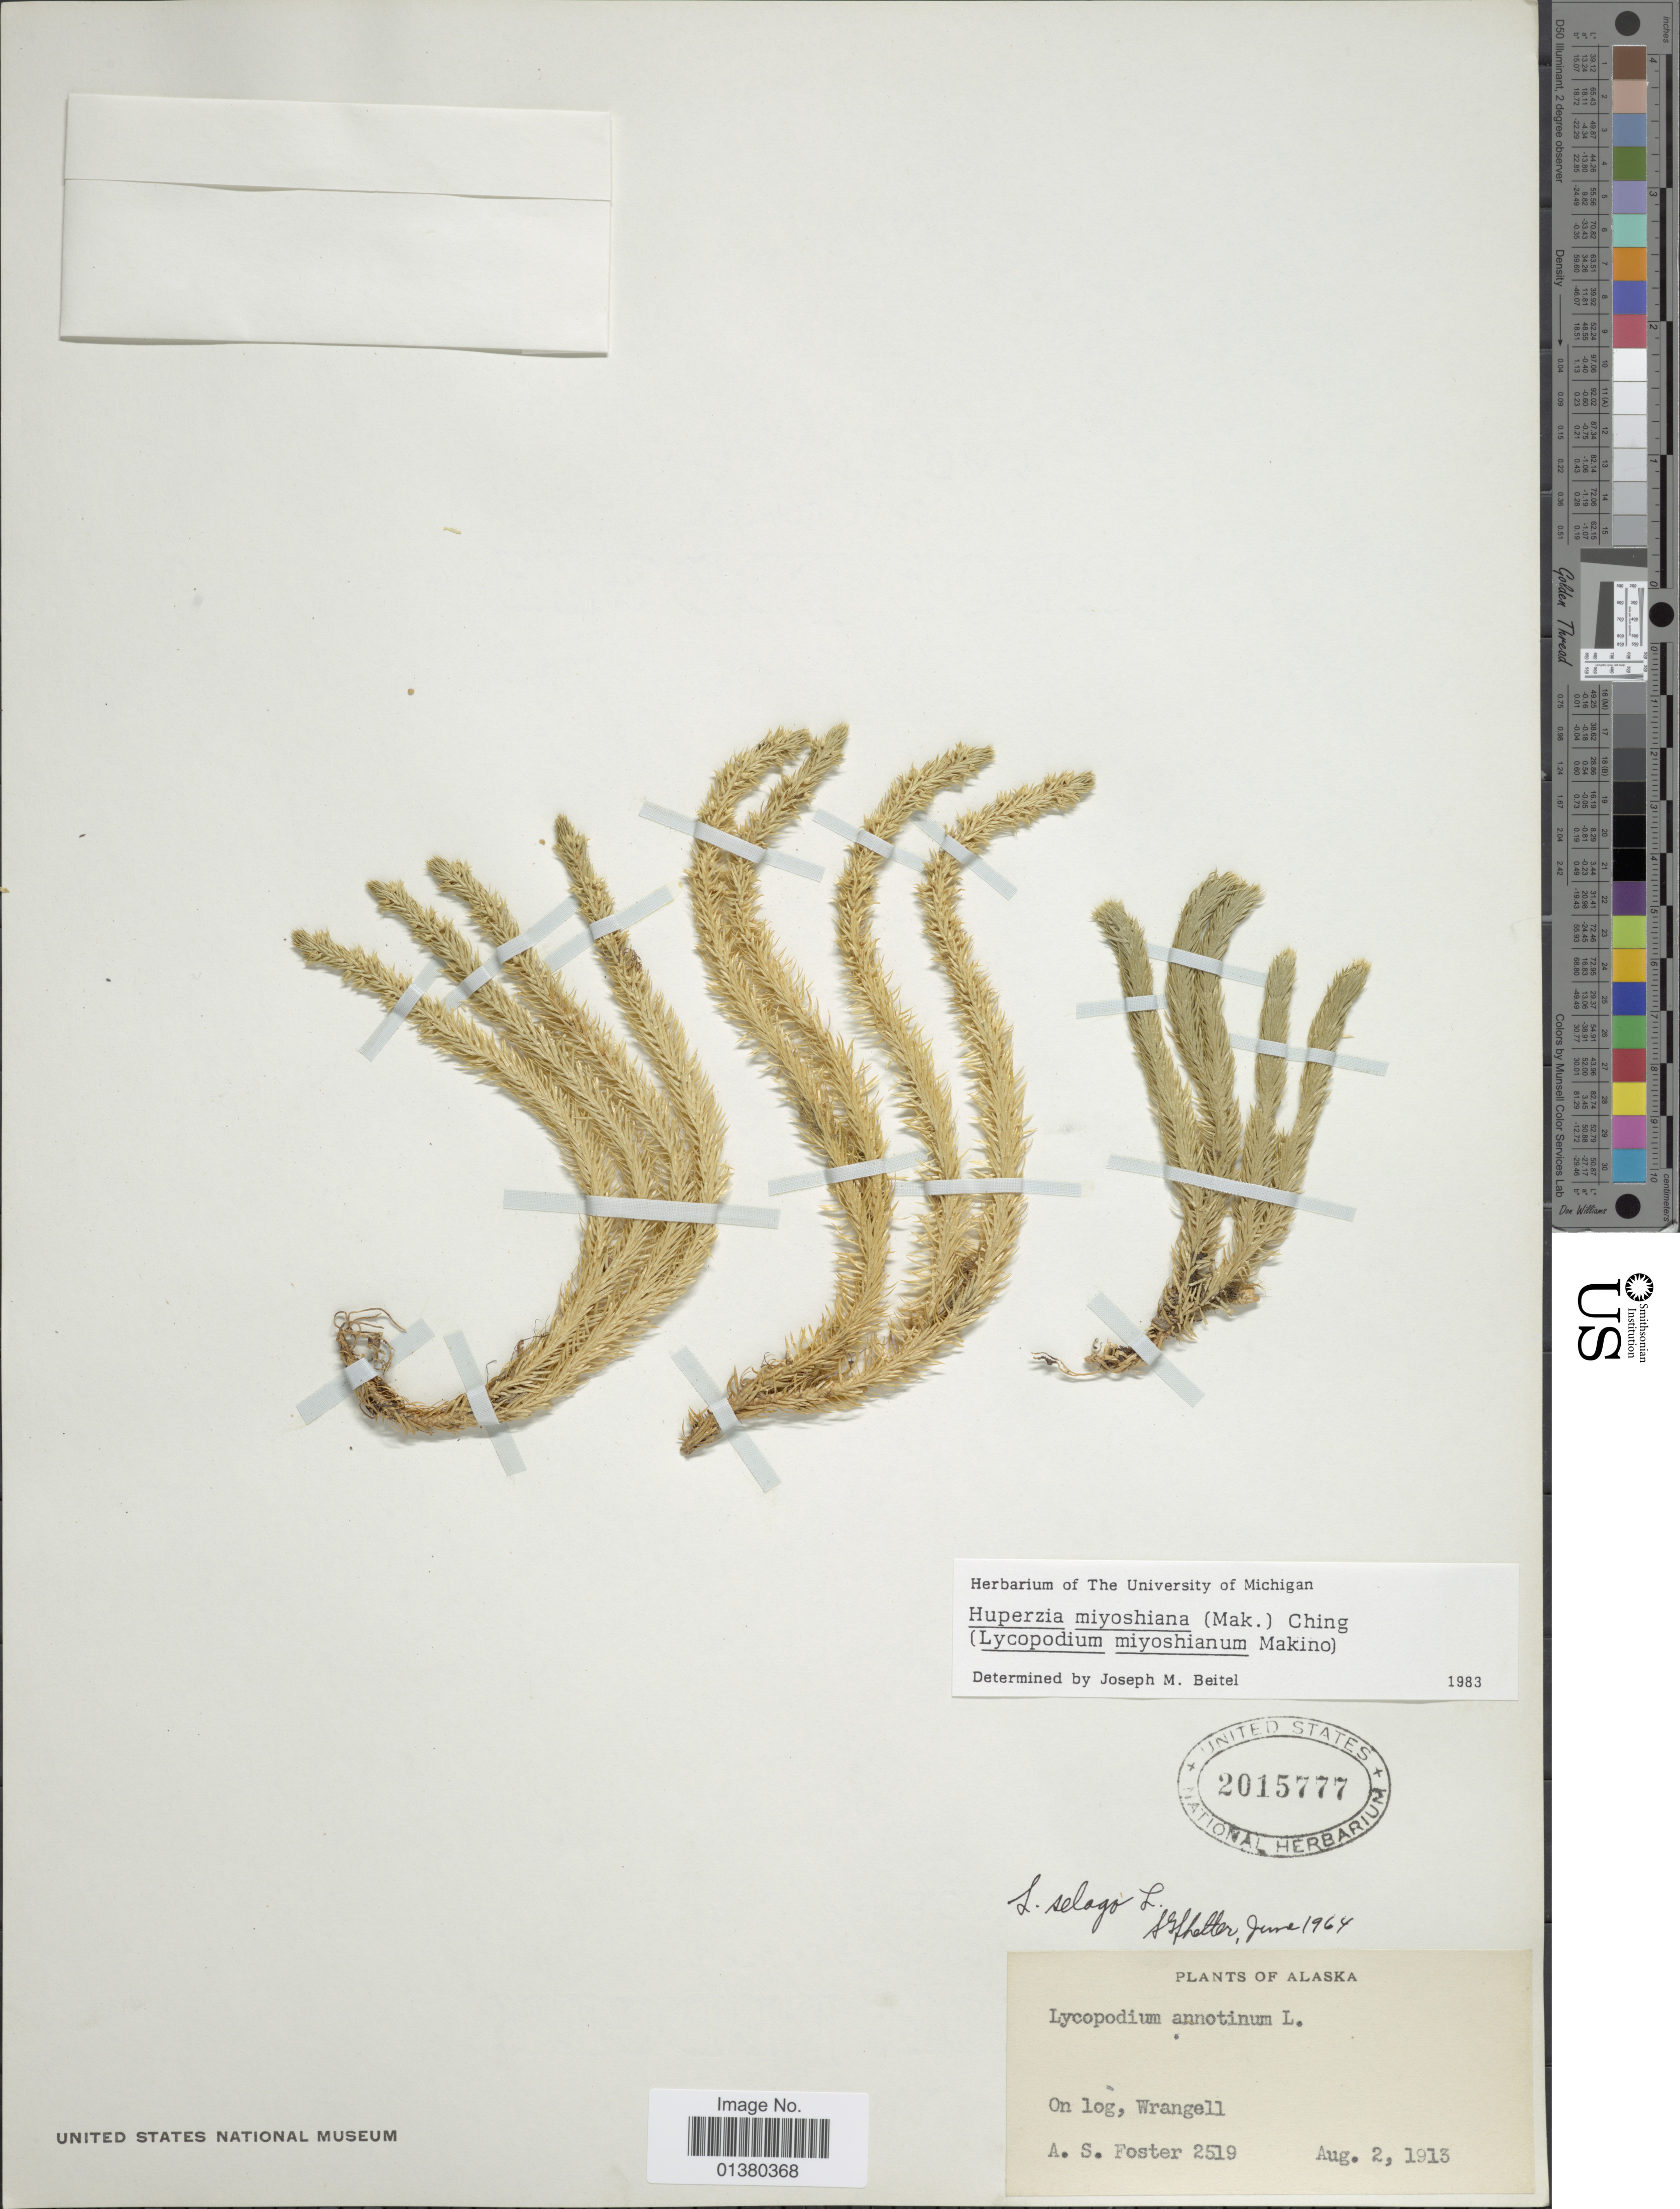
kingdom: Plantae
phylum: Tracheophyta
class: Lycopodiopsida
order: Lycopodiales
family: Lycopodiaceae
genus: Huperzia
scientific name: Huperzia miyoshiana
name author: (Makino) Ching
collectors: A. S. Foster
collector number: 2519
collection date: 1913-08-02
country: United States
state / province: Alaska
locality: On log, Wrangell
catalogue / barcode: US 2015777